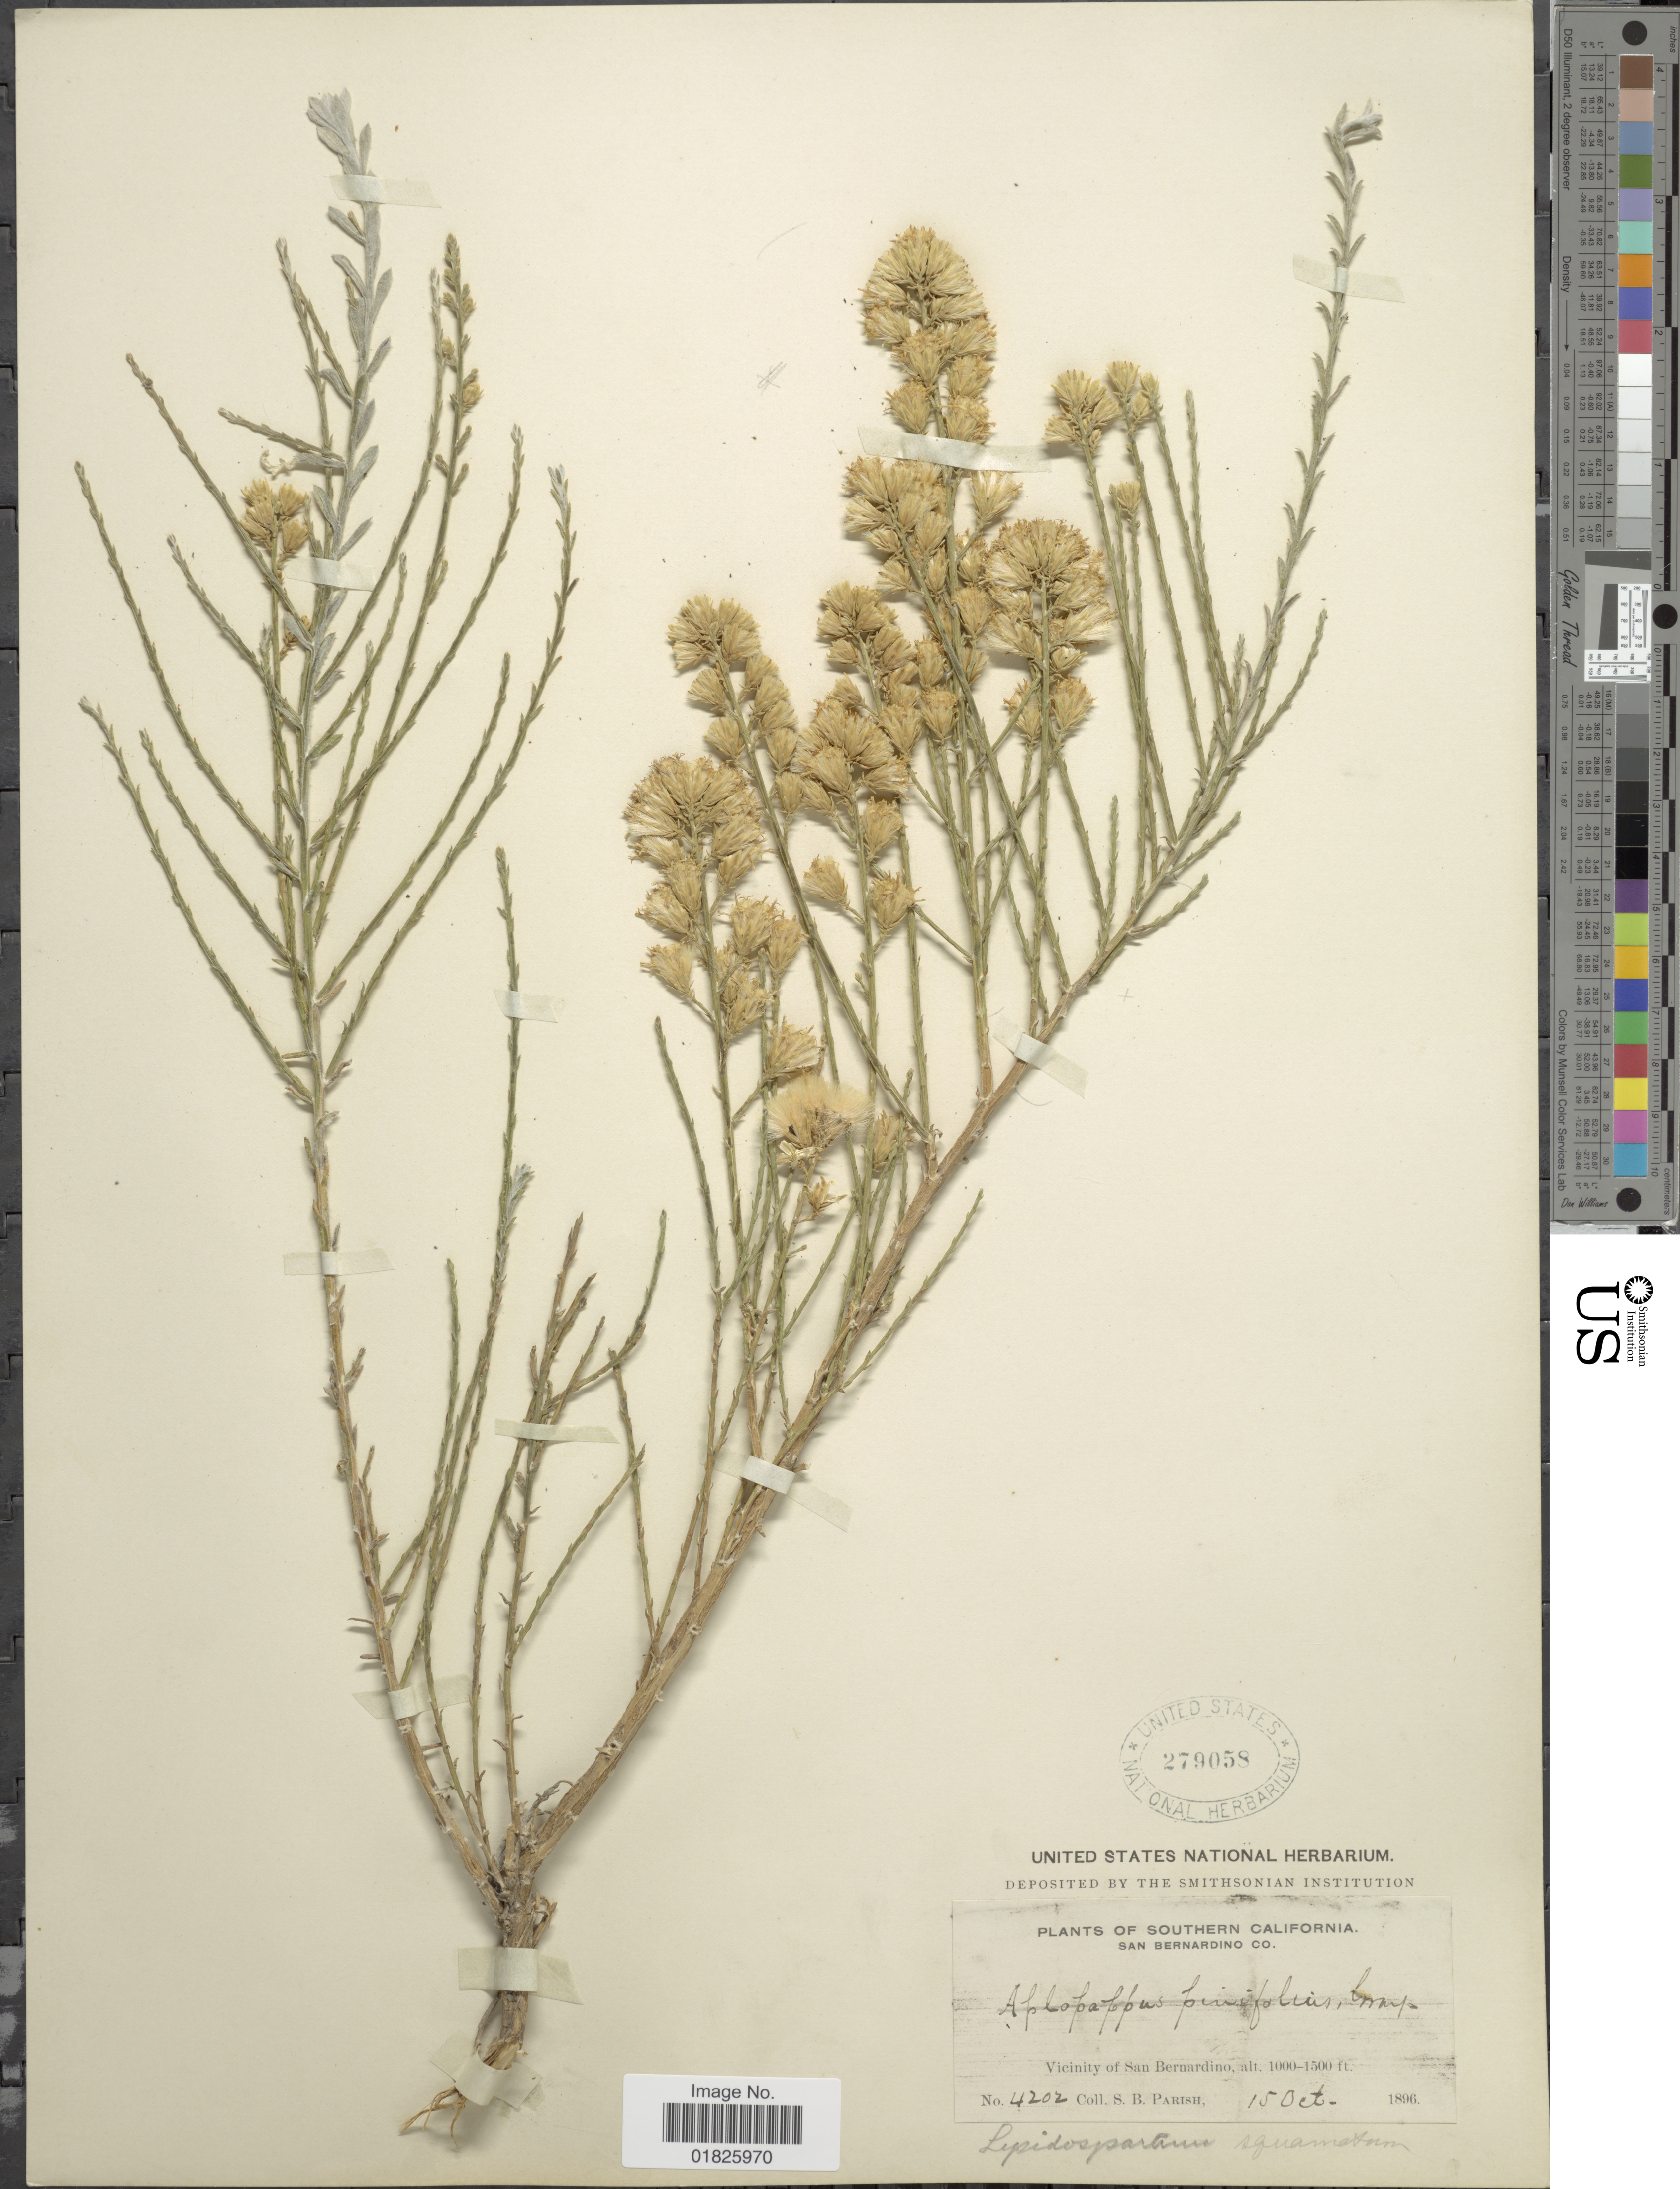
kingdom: Plantae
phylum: Tracheophyta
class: Magnoliopsida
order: Asterales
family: Asteraceae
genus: Lepidospartum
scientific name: Lepidospartum squamatum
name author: A. Gray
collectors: S. B. Parish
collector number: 4202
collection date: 1896-10-15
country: United States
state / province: California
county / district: San Bernardino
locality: Southern California, San Bernardino Co., Vicinity of San Bernardino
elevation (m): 305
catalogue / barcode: US 279058